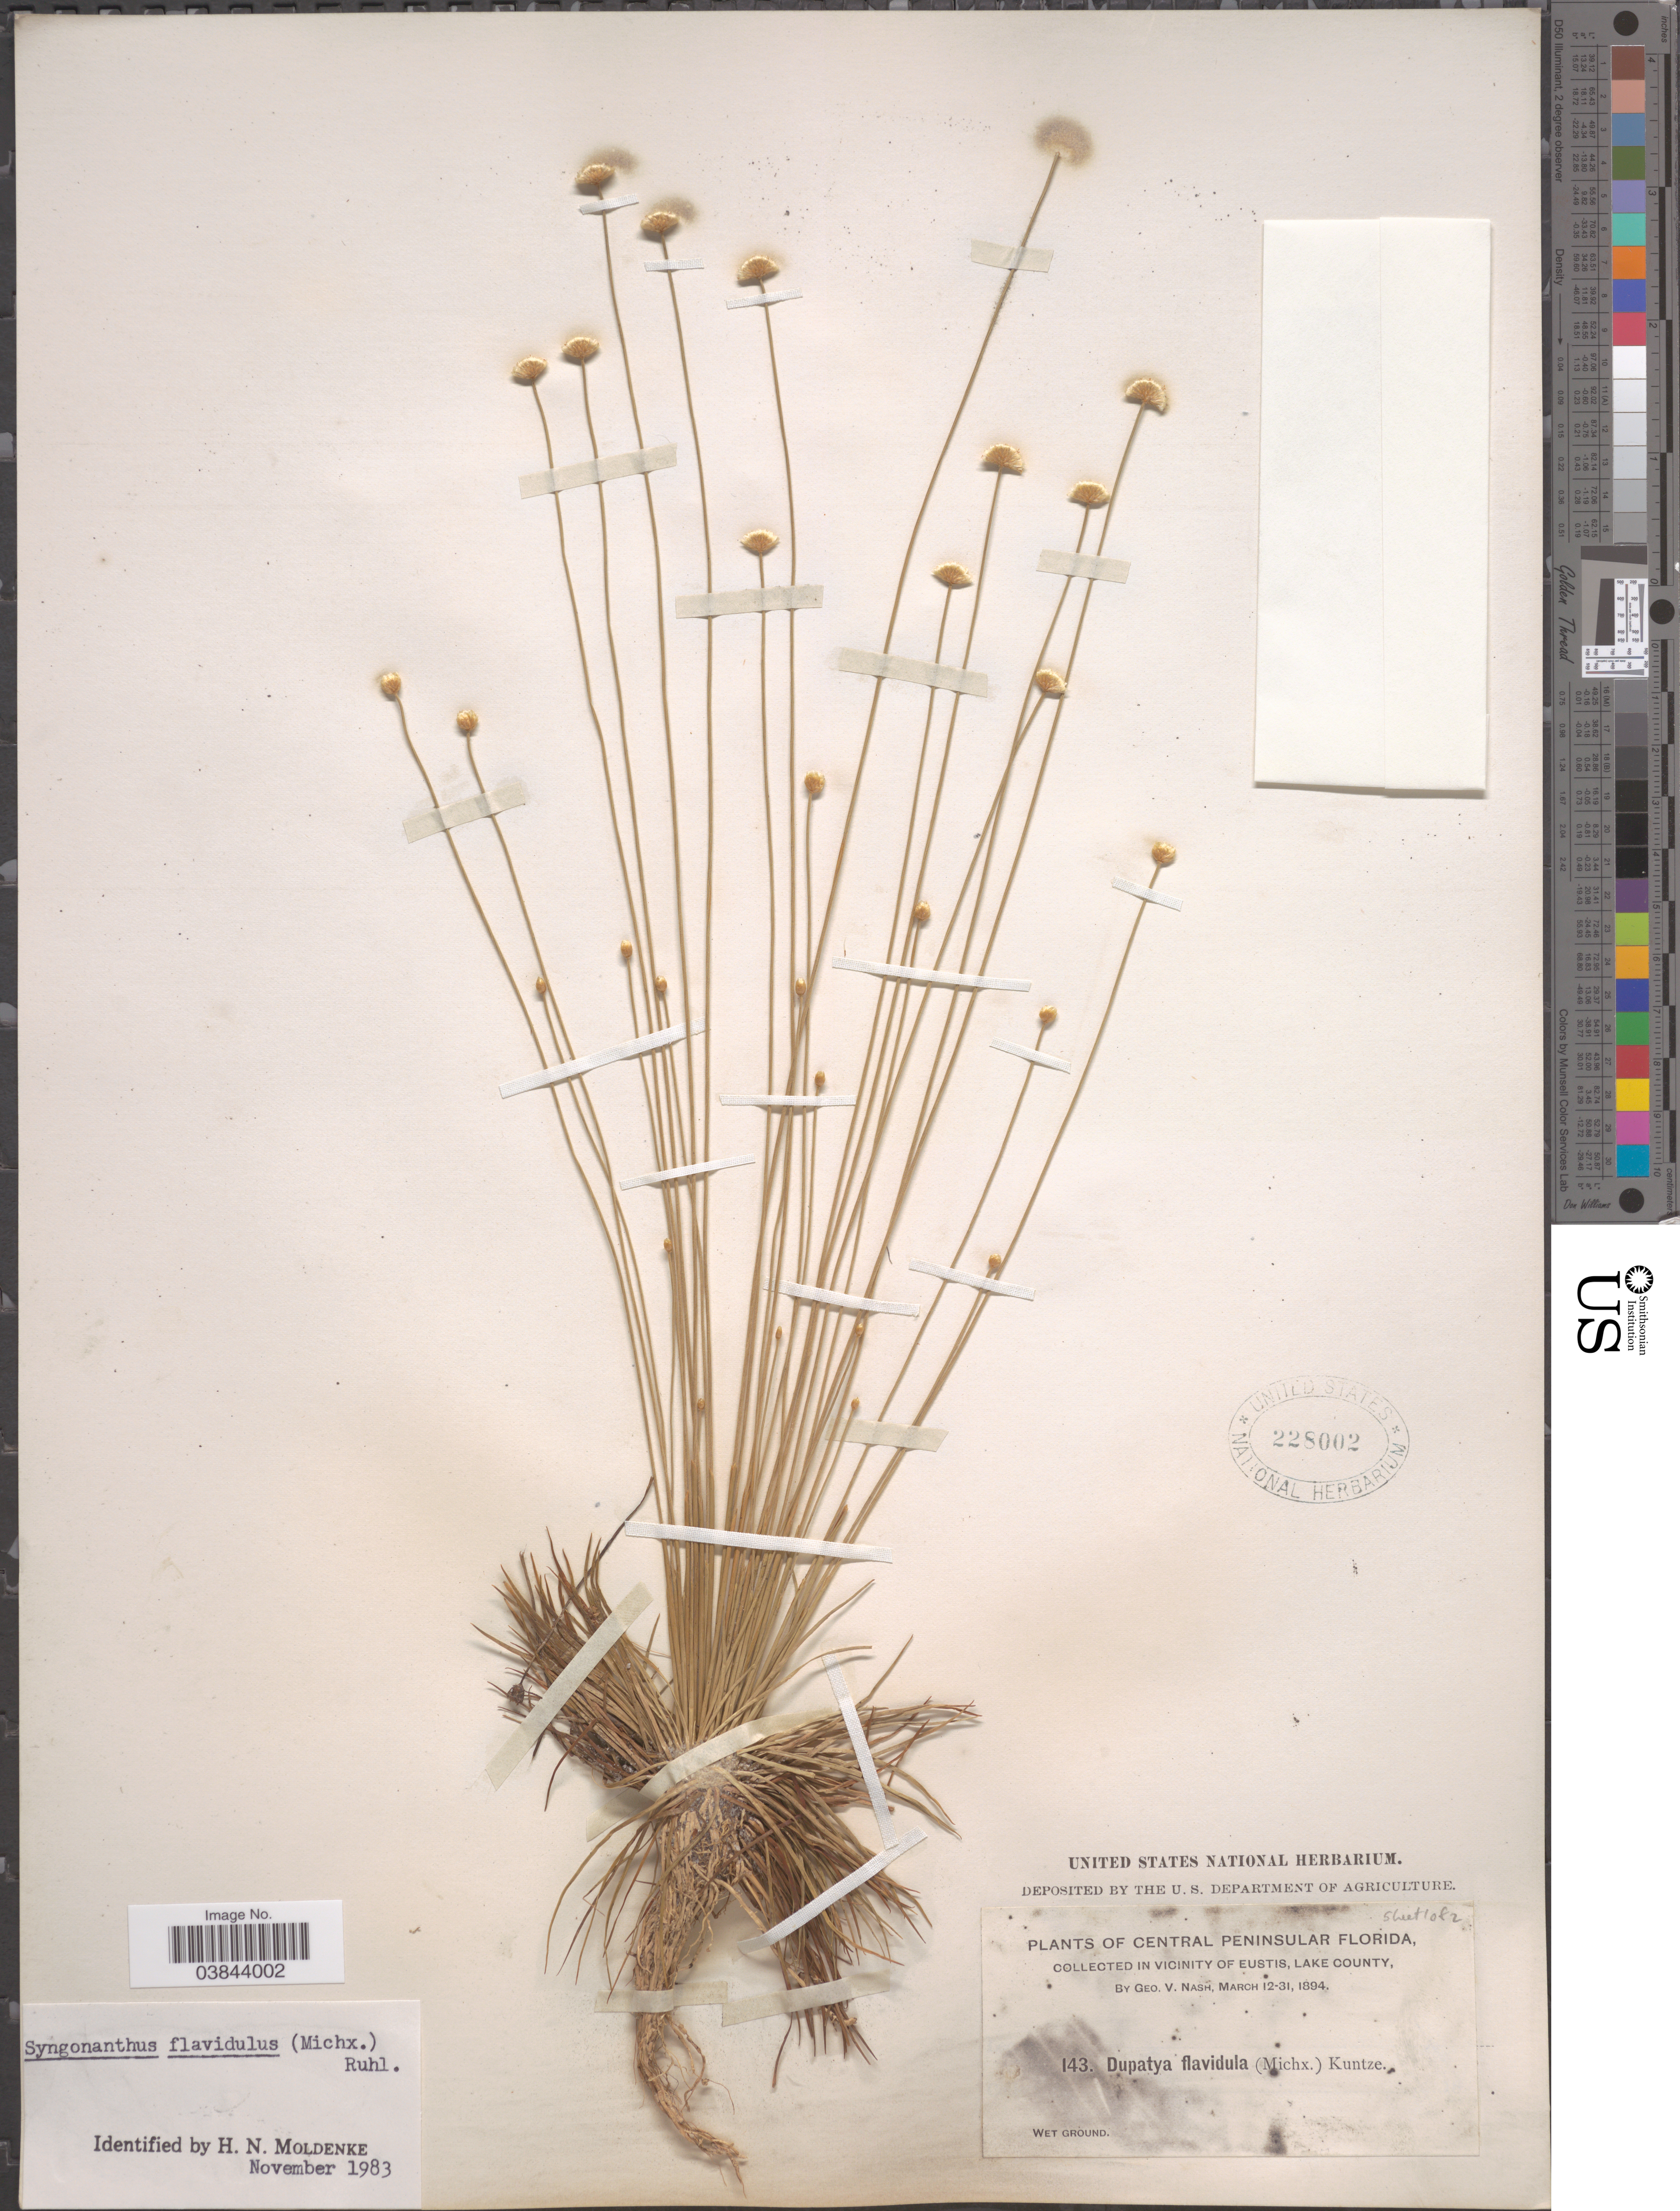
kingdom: Plantae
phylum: Tracheophyta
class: Liliopsida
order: Poales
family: Eriocaulaceae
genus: Syngonanthus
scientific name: Syngonanthus flavidulus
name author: (Michx.) Ruhland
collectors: G. V. Nash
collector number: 143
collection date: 1894-03-12/1894-03-31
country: United States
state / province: Florida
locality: Central Peninsular Florida, in vicinity of Eustis, Lake County.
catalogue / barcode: US 228002